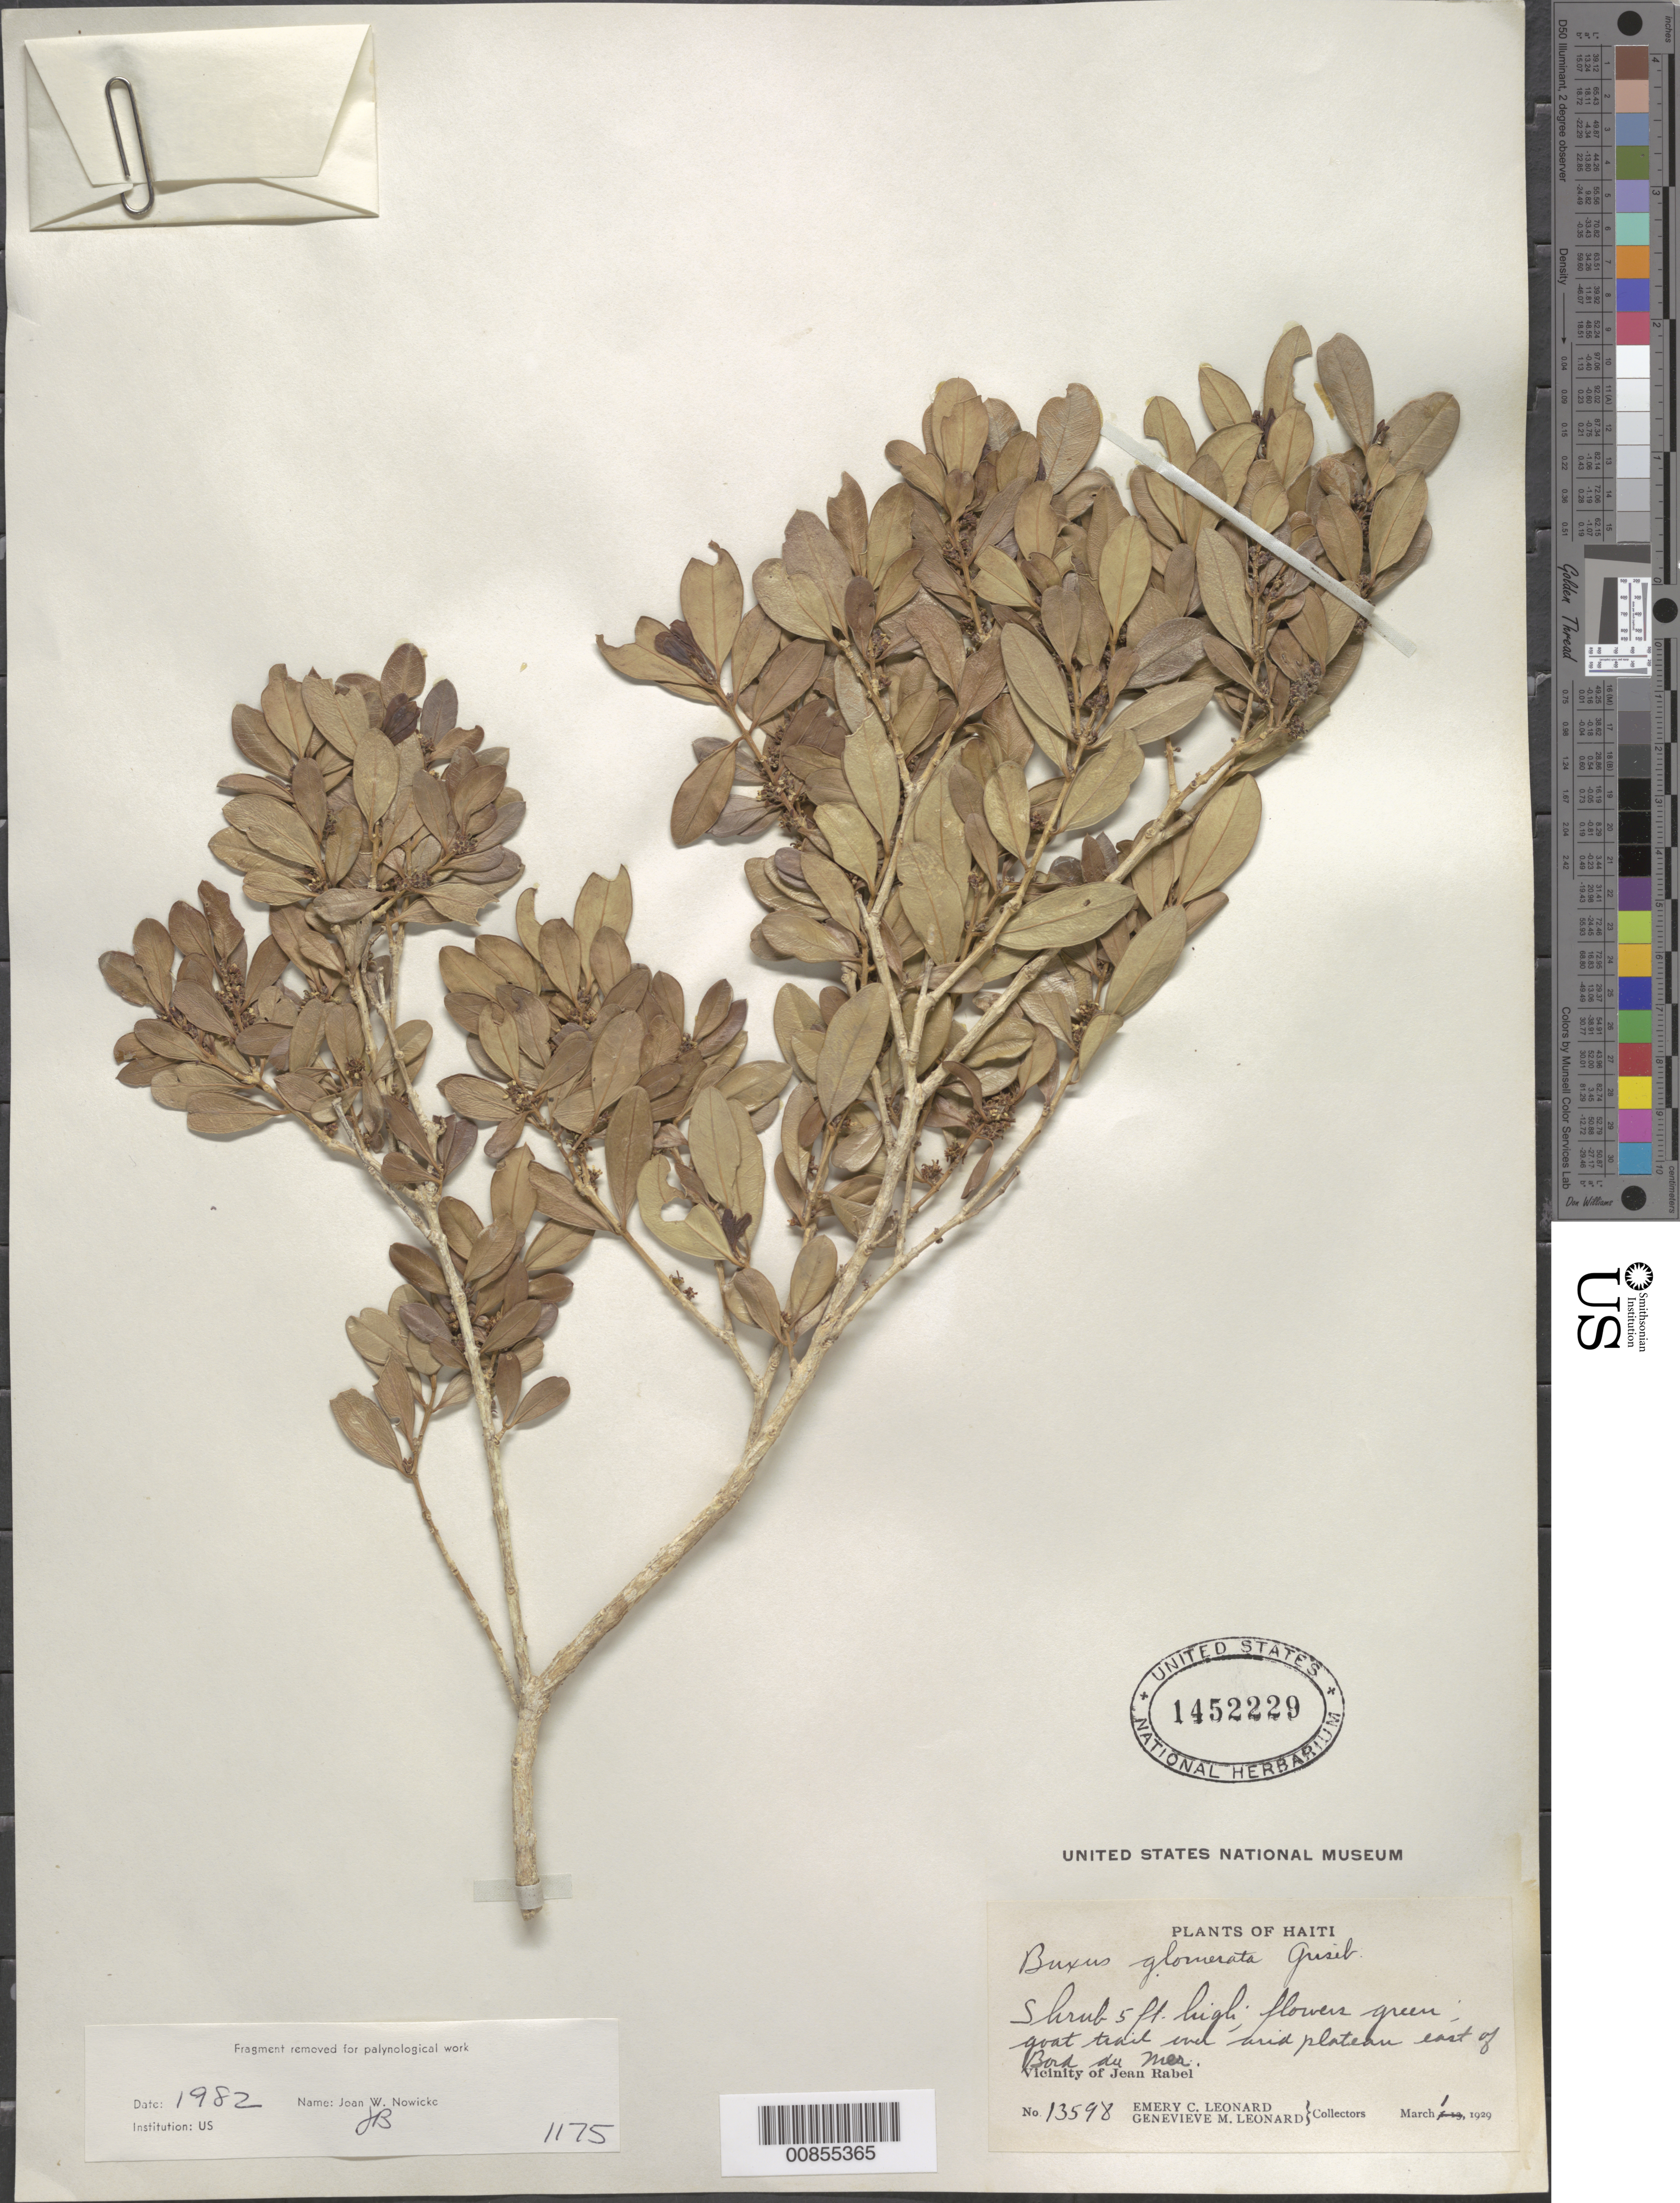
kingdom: Plantae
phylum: Tracheophyta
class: Magnoliopsida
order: Buxales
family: Buxaceae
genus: Buxus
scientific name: Buxus glomerata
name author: (Griseb.) Müll. Arg.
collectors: E. C. Leonard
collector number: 13598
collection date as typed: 01 Mar 1929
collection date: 1929-03-01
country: Haiti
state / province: Nord-Ouest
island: Hispaniola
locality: Vicinity of Jean Rabel, plateau E of Bord de Mer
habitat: Goat trail over arid plateau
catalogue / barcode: US 1452229